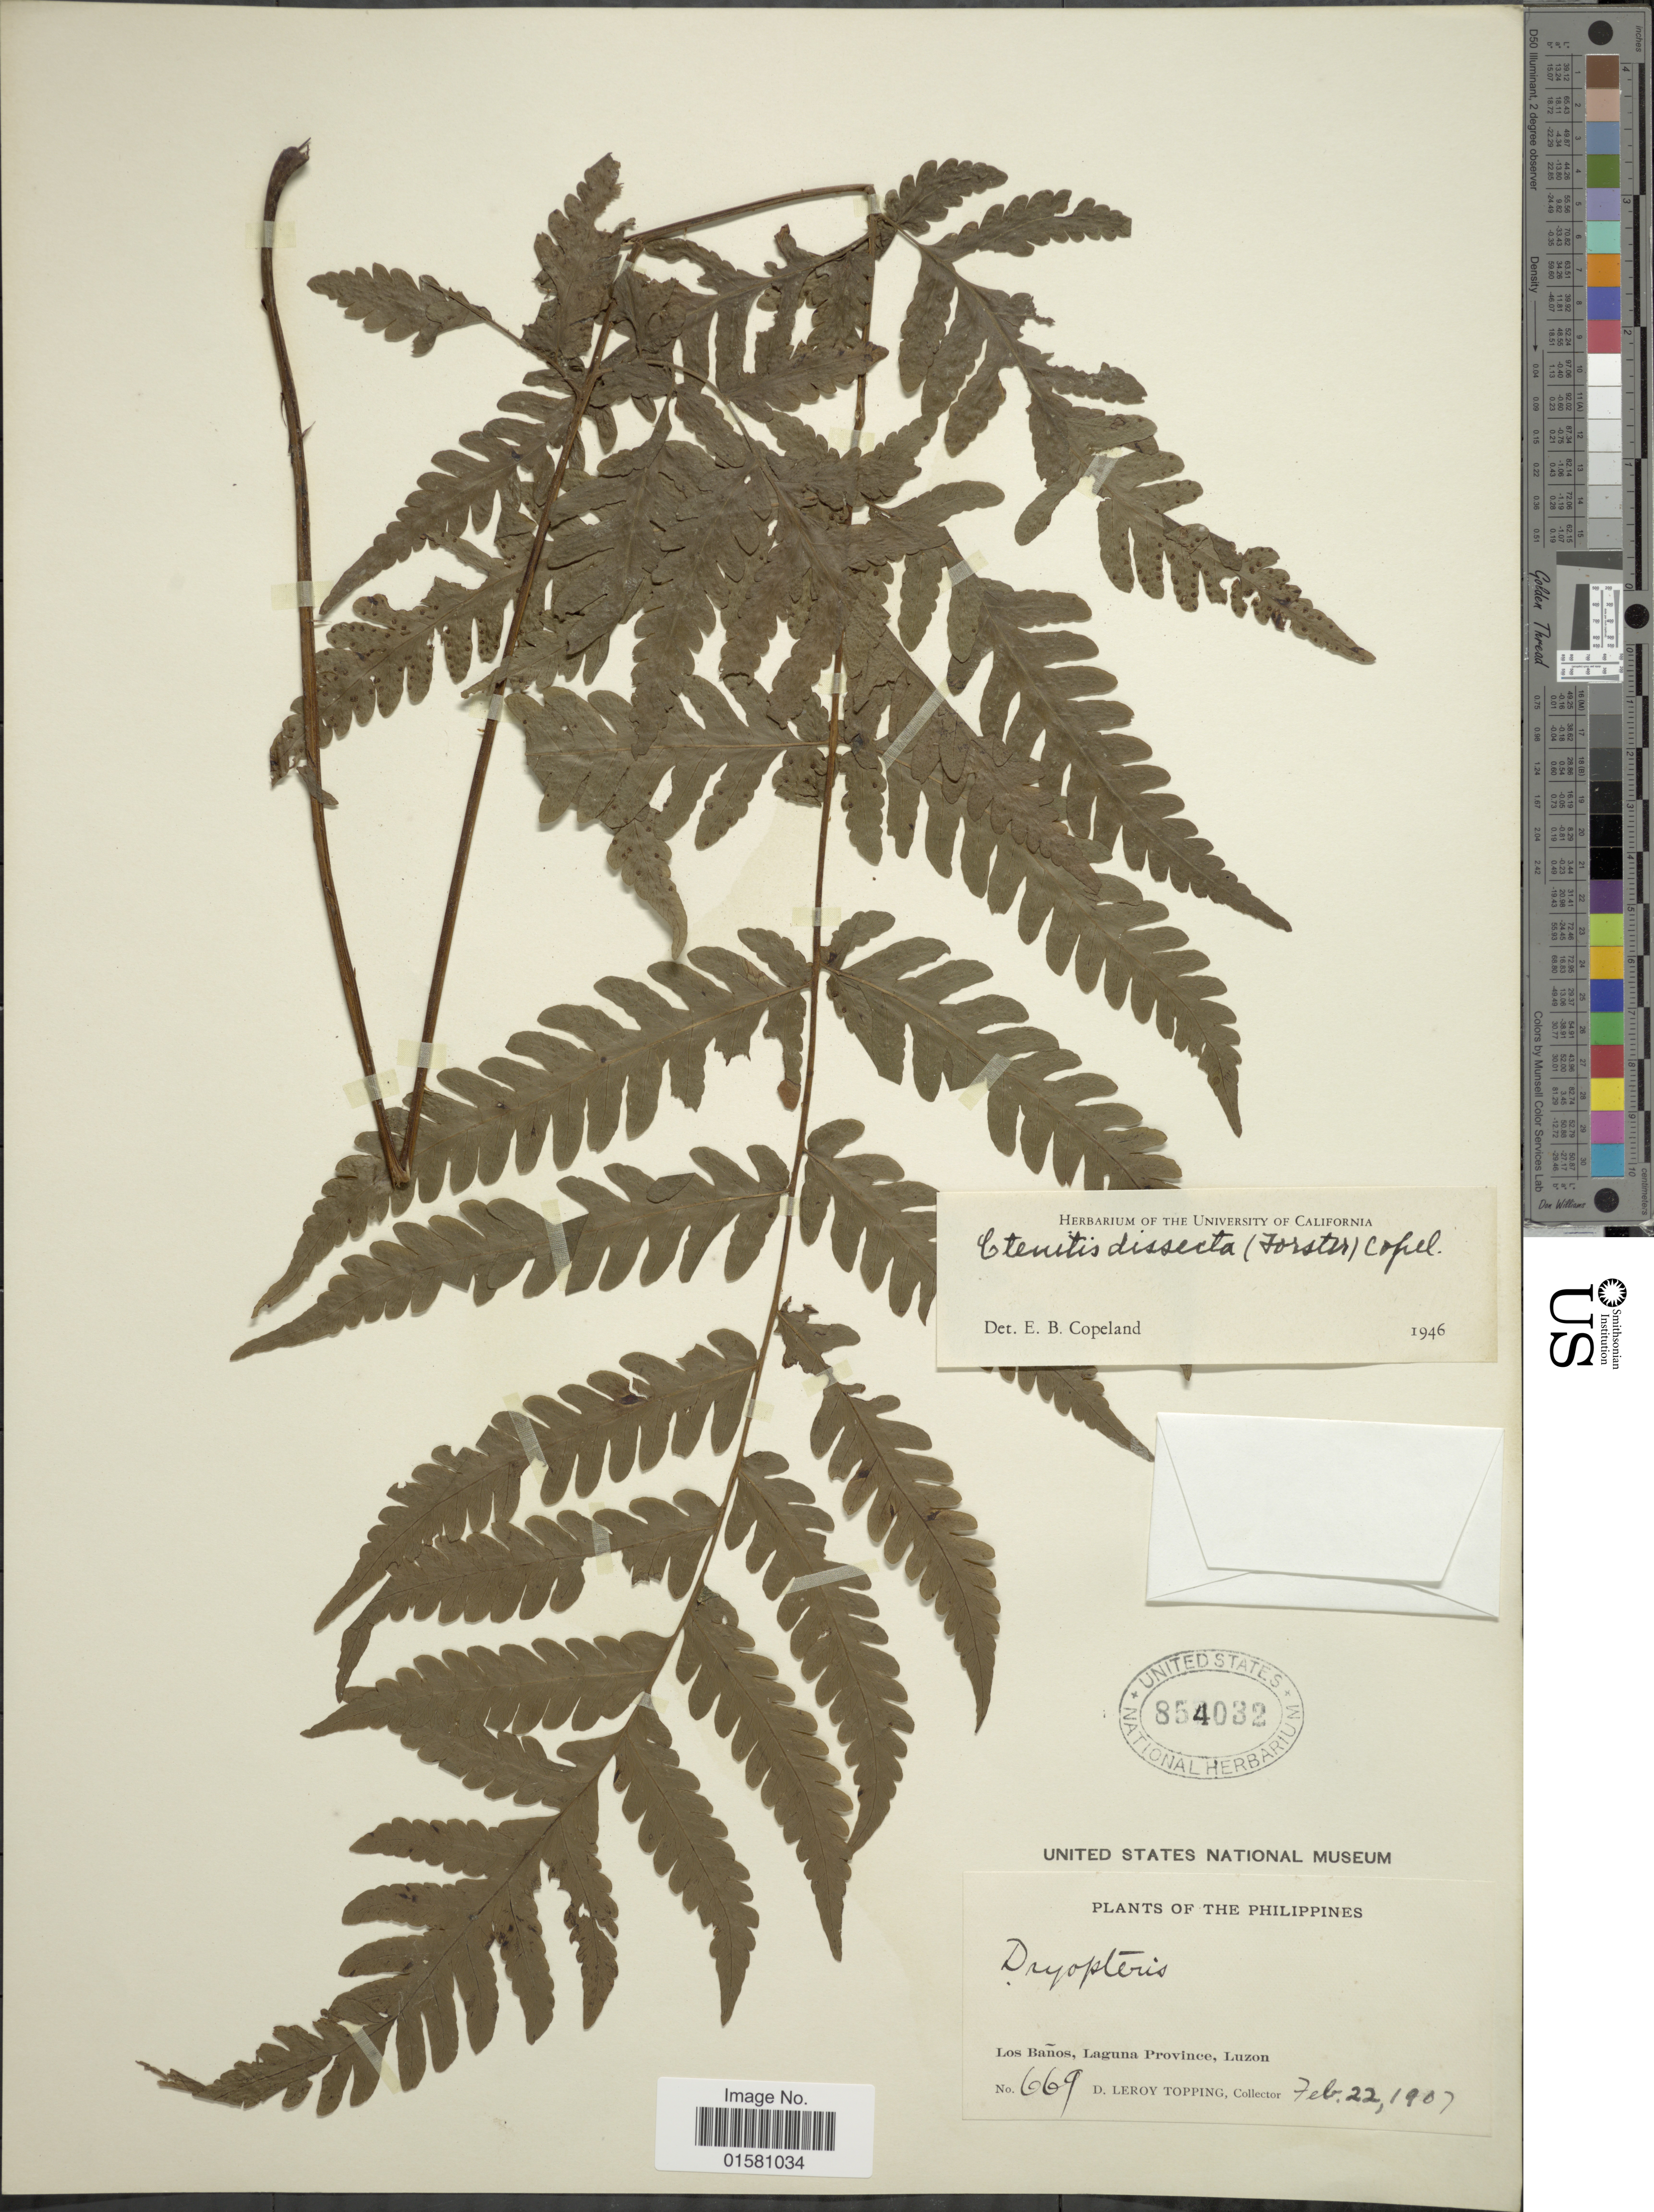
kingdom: Plantae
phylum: Tracheophyta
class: Polypodiopsida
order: Polypodiales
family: Tectariaceae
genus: Tectaria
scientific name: Tectaria dissecta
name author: (G. Forst.) Lellinger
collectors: D. L. Topping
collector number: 669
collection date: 1907-02-22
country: Philippines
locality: Los Banos, Laguna Province, Luzon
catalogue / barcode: US 854032